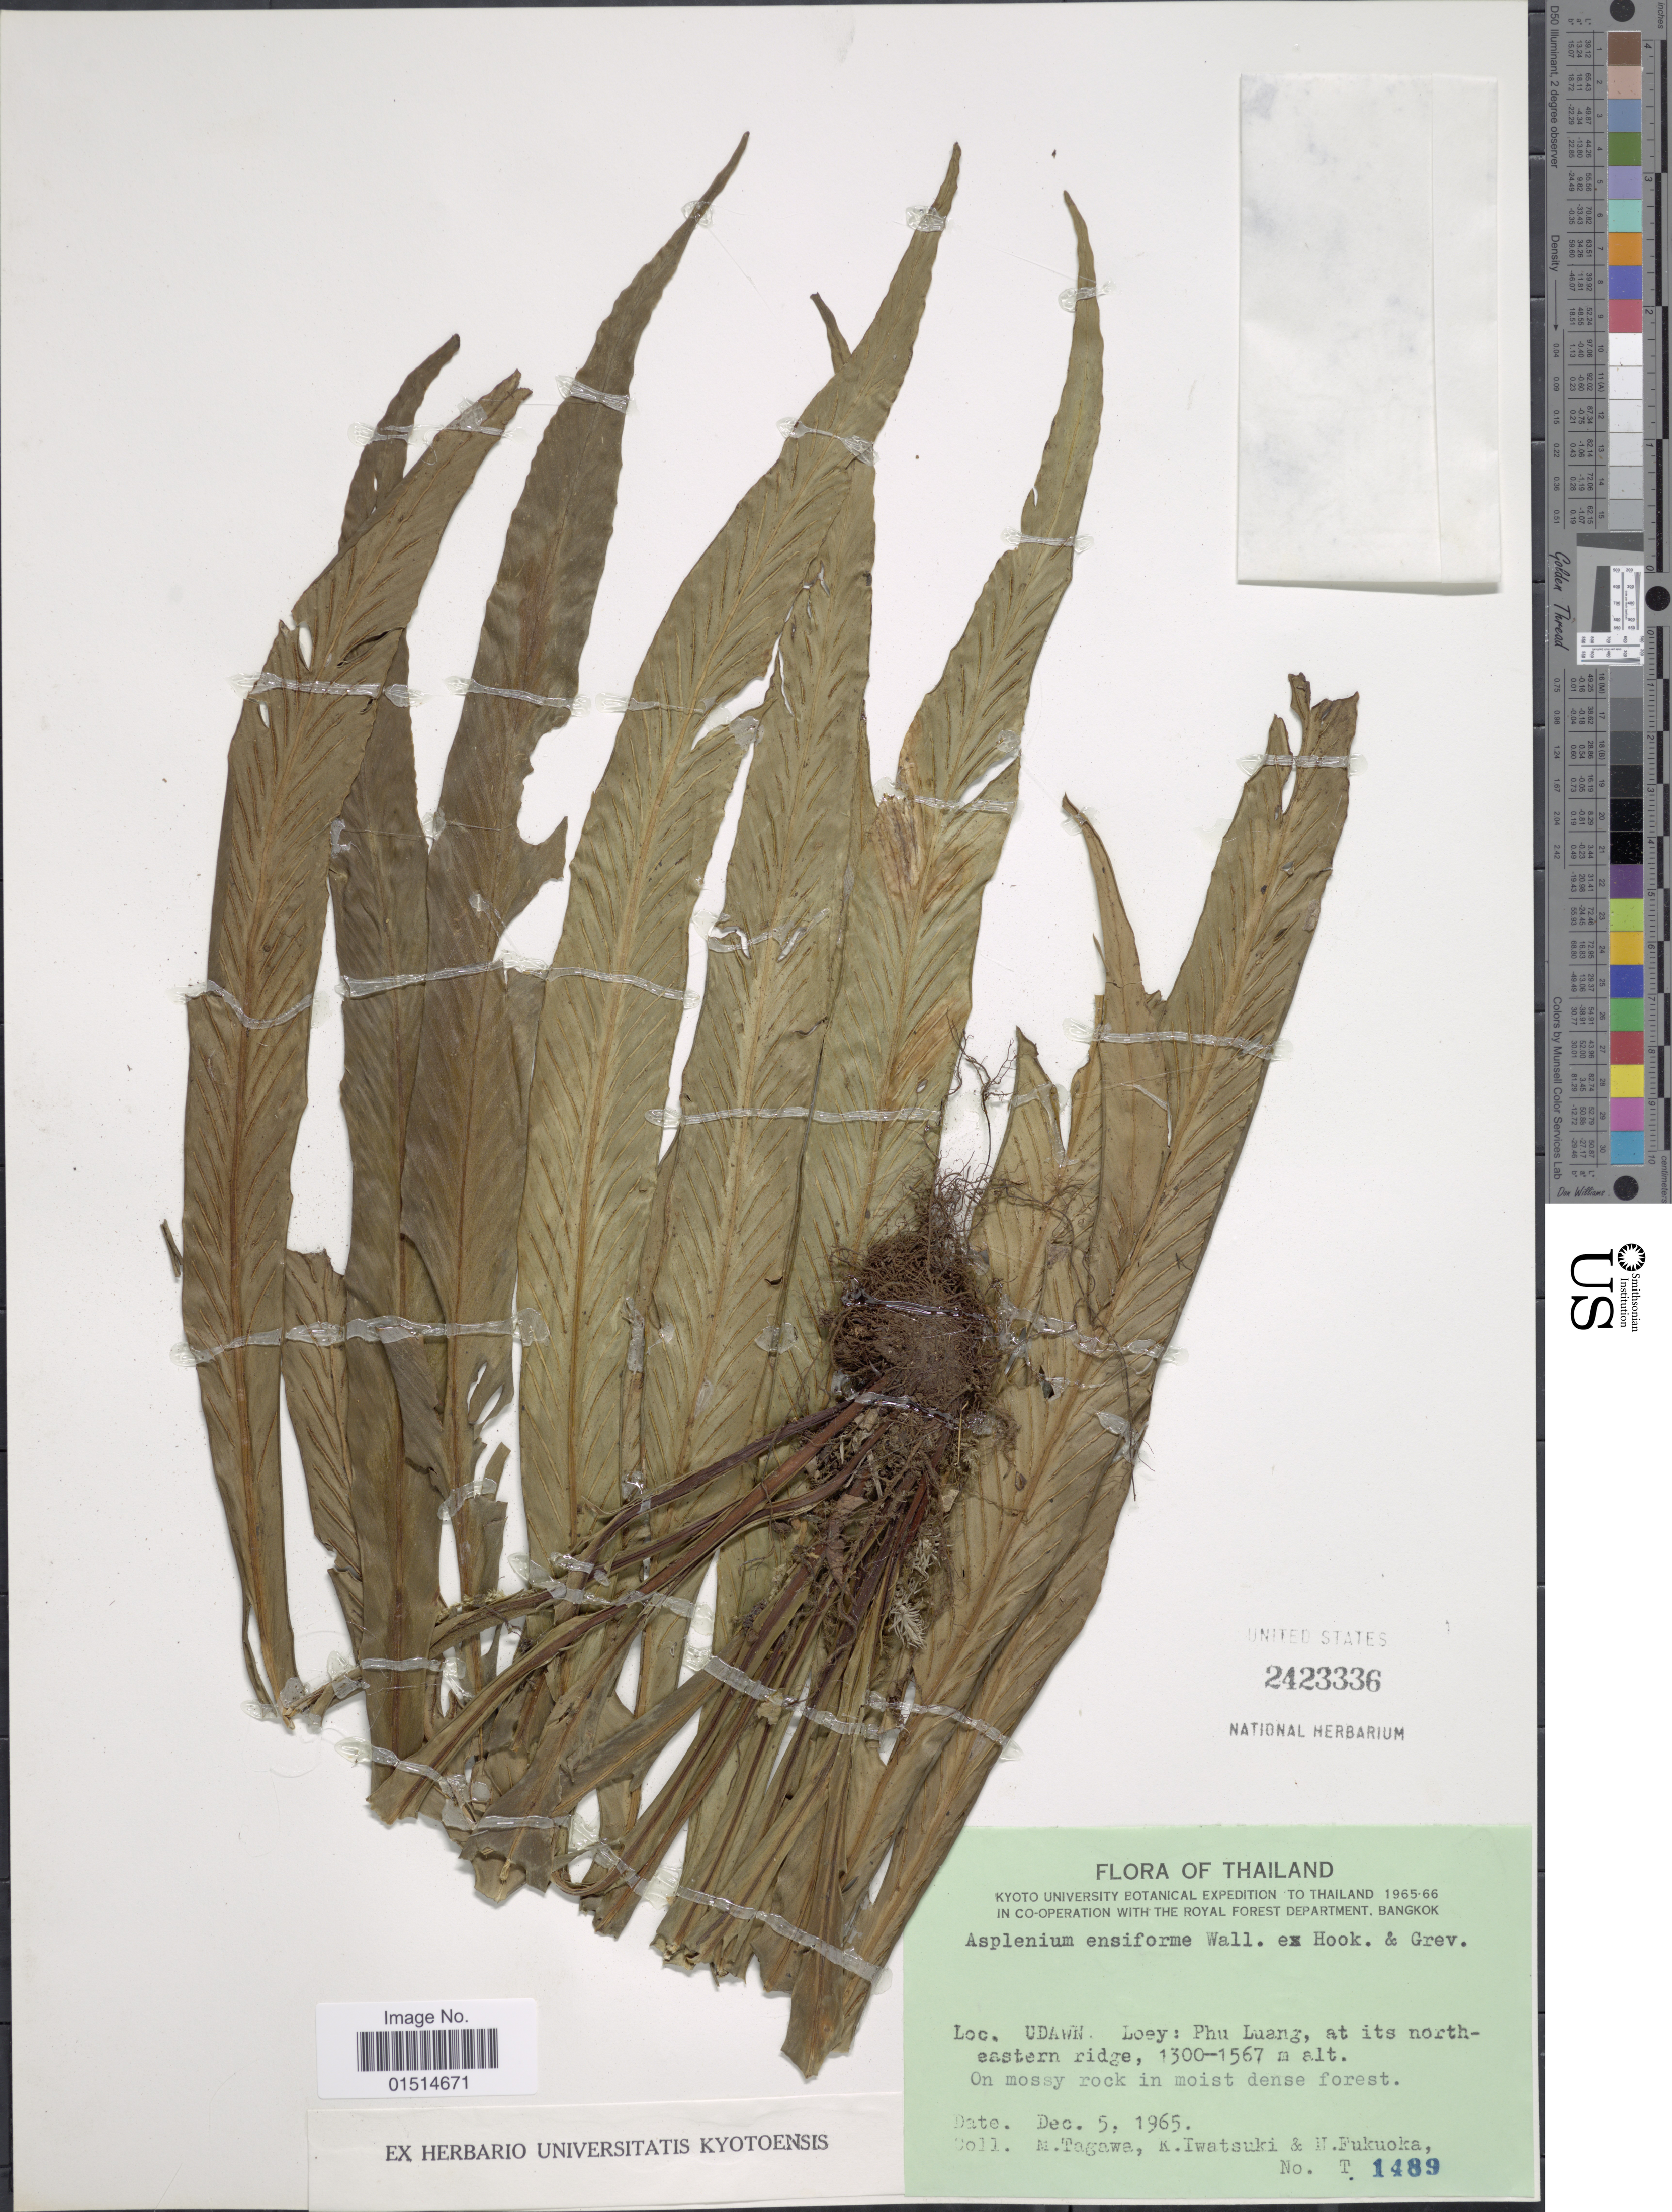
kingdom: Plantae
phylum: Tracheophyta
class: Polypodiopsida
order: Polypodiales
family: Aspleniaceae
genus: Asplenium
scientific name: Asplenium ensiforme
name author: Wall. ex Hook. & Grev.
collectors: M. Tagawa, K. Iwatsuki & N. Fukuoka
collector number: T1489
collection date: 1965-12-05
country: Thailand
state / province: Loei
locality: Udawn. Loey: Phu Luang, at its north-eastern ridge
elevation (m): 1300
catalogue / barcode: US 2423336